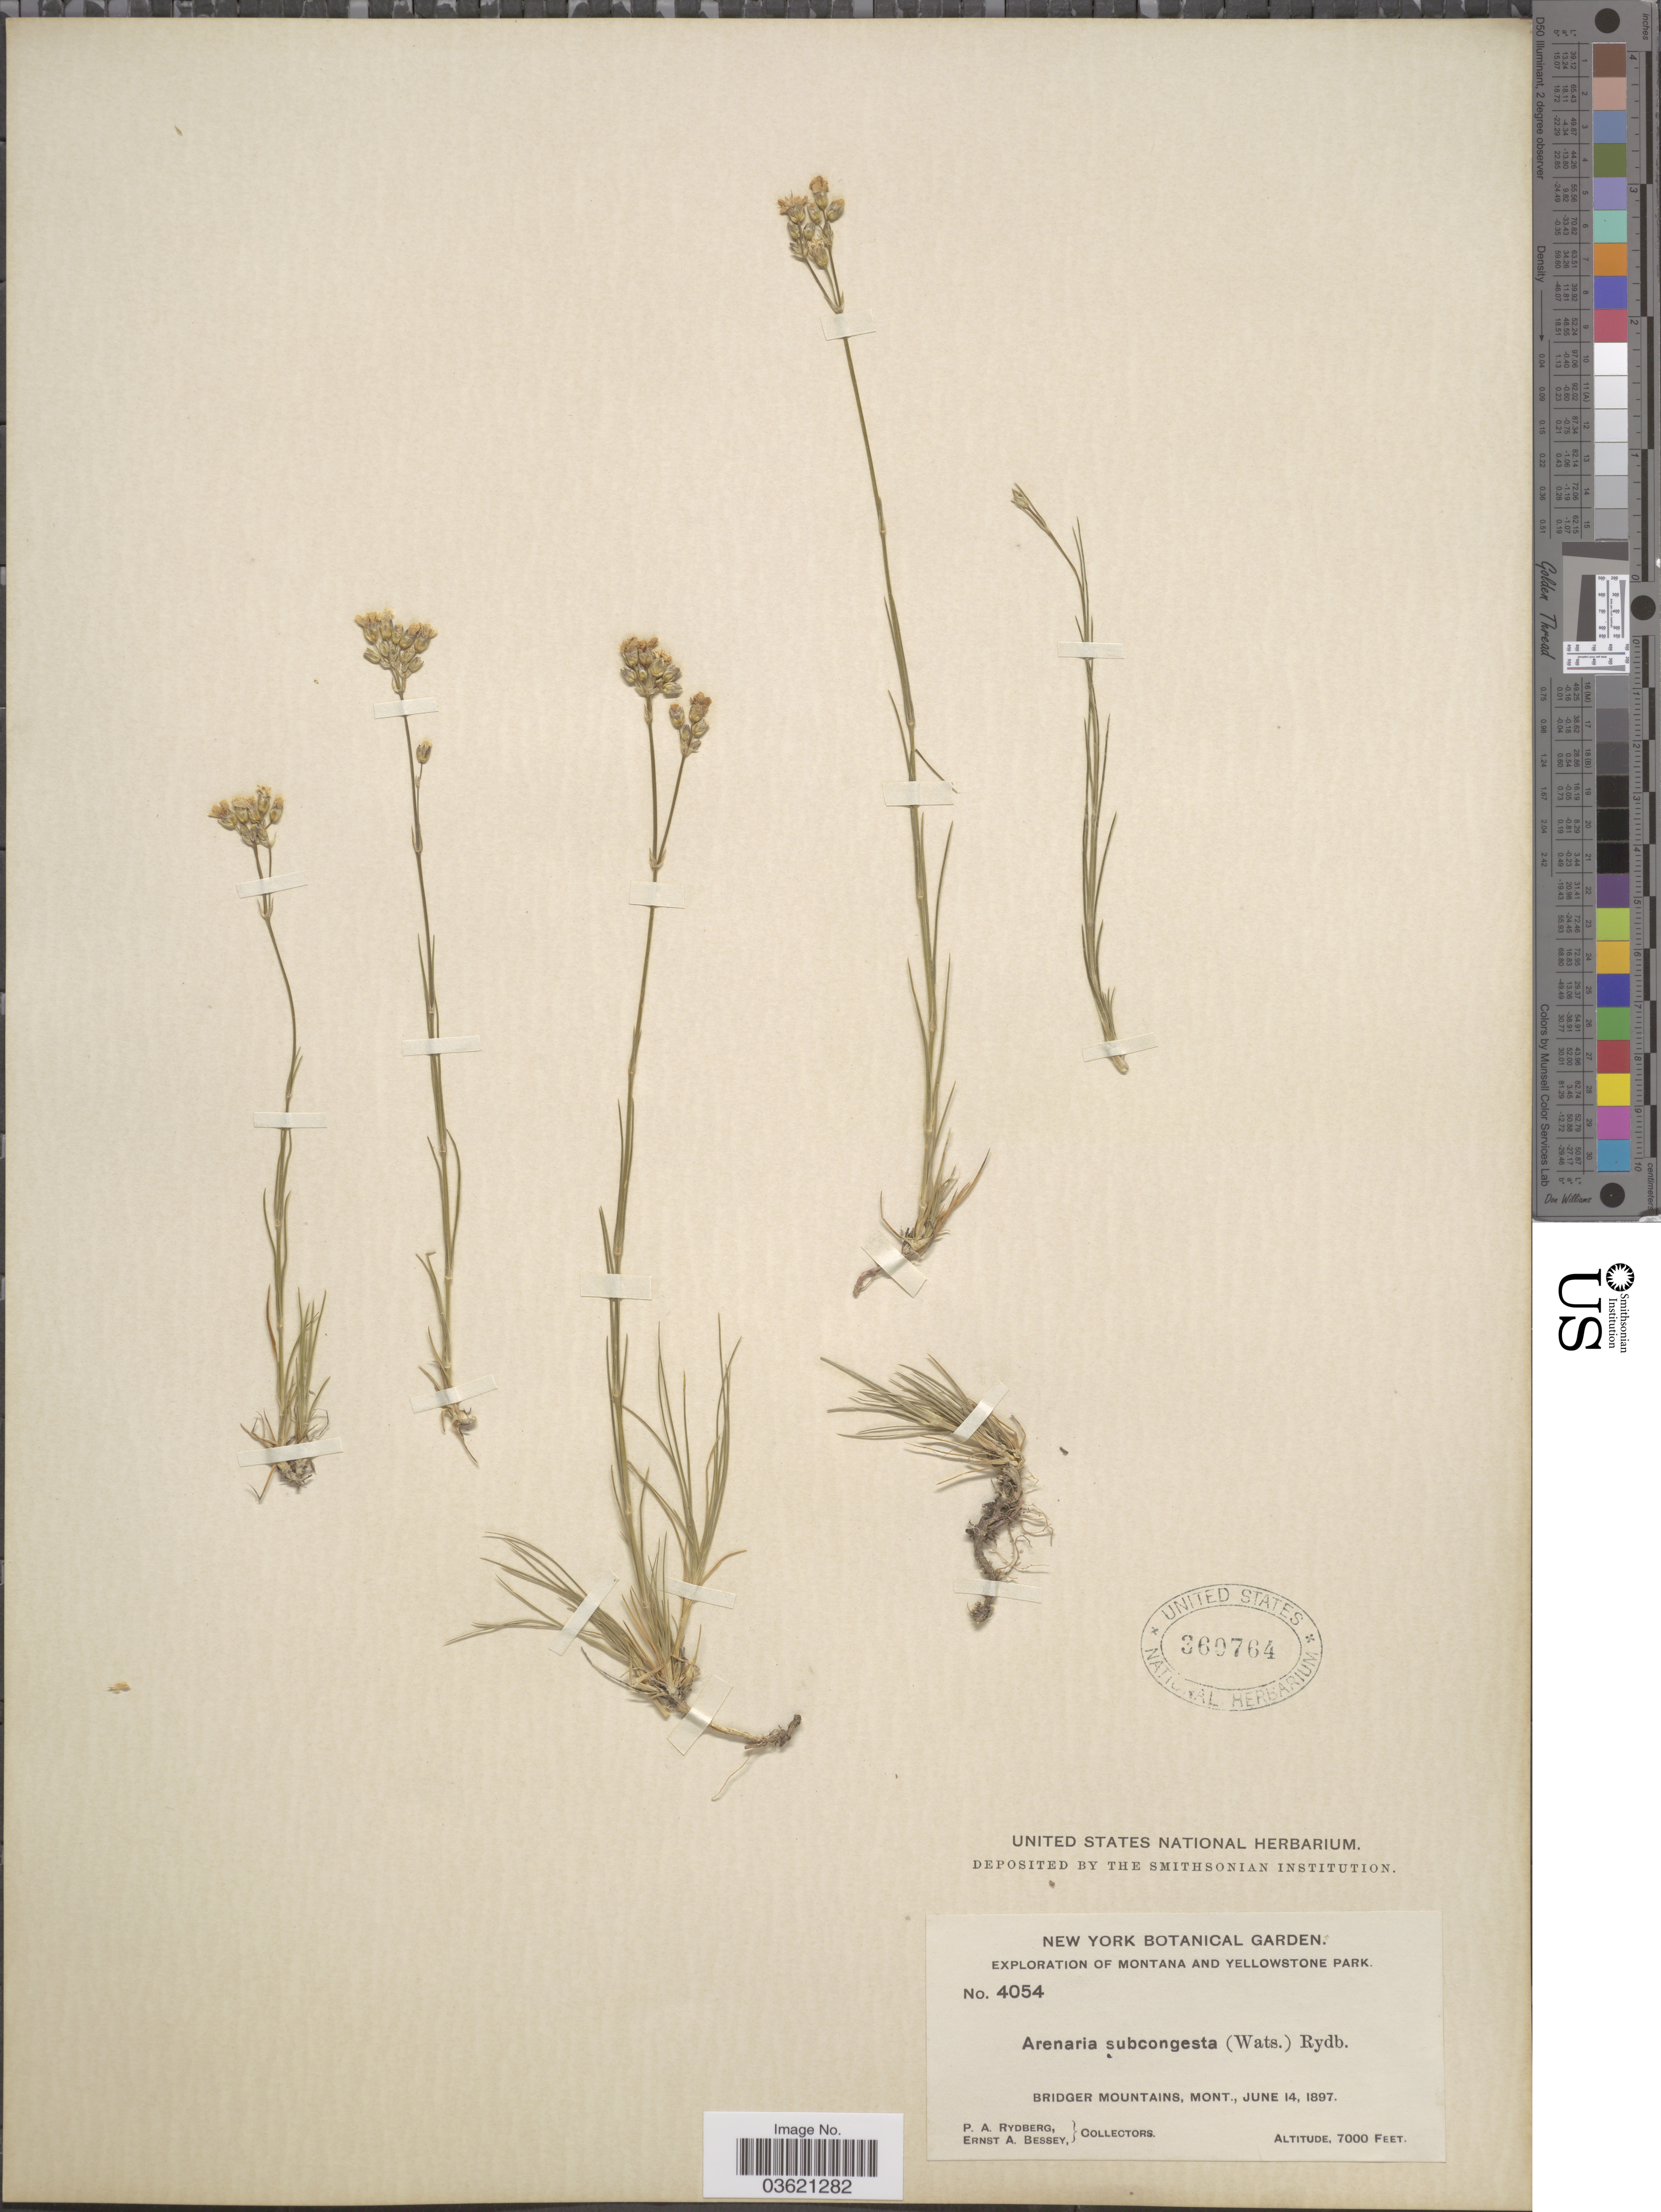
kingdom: Plantae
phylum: Tracheophyta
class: Magnoliopsida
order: Caryophyllales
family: Caryophyllaceae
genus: Eremogone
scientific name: Eremogone congesta var. lithophila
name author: (Rydb.) Dorn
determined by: Strong, Mark T., (BOT), Smithsonian Institution - National Museum of Natural History (UNITED STATES)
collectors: P. A. Rydberg & E. A. Bessey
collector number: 4054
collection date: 1897-06-14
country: United States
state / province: Montana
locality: Yellowstone Park. Bridger Mountains.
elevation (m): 2134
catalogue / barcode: US 360764